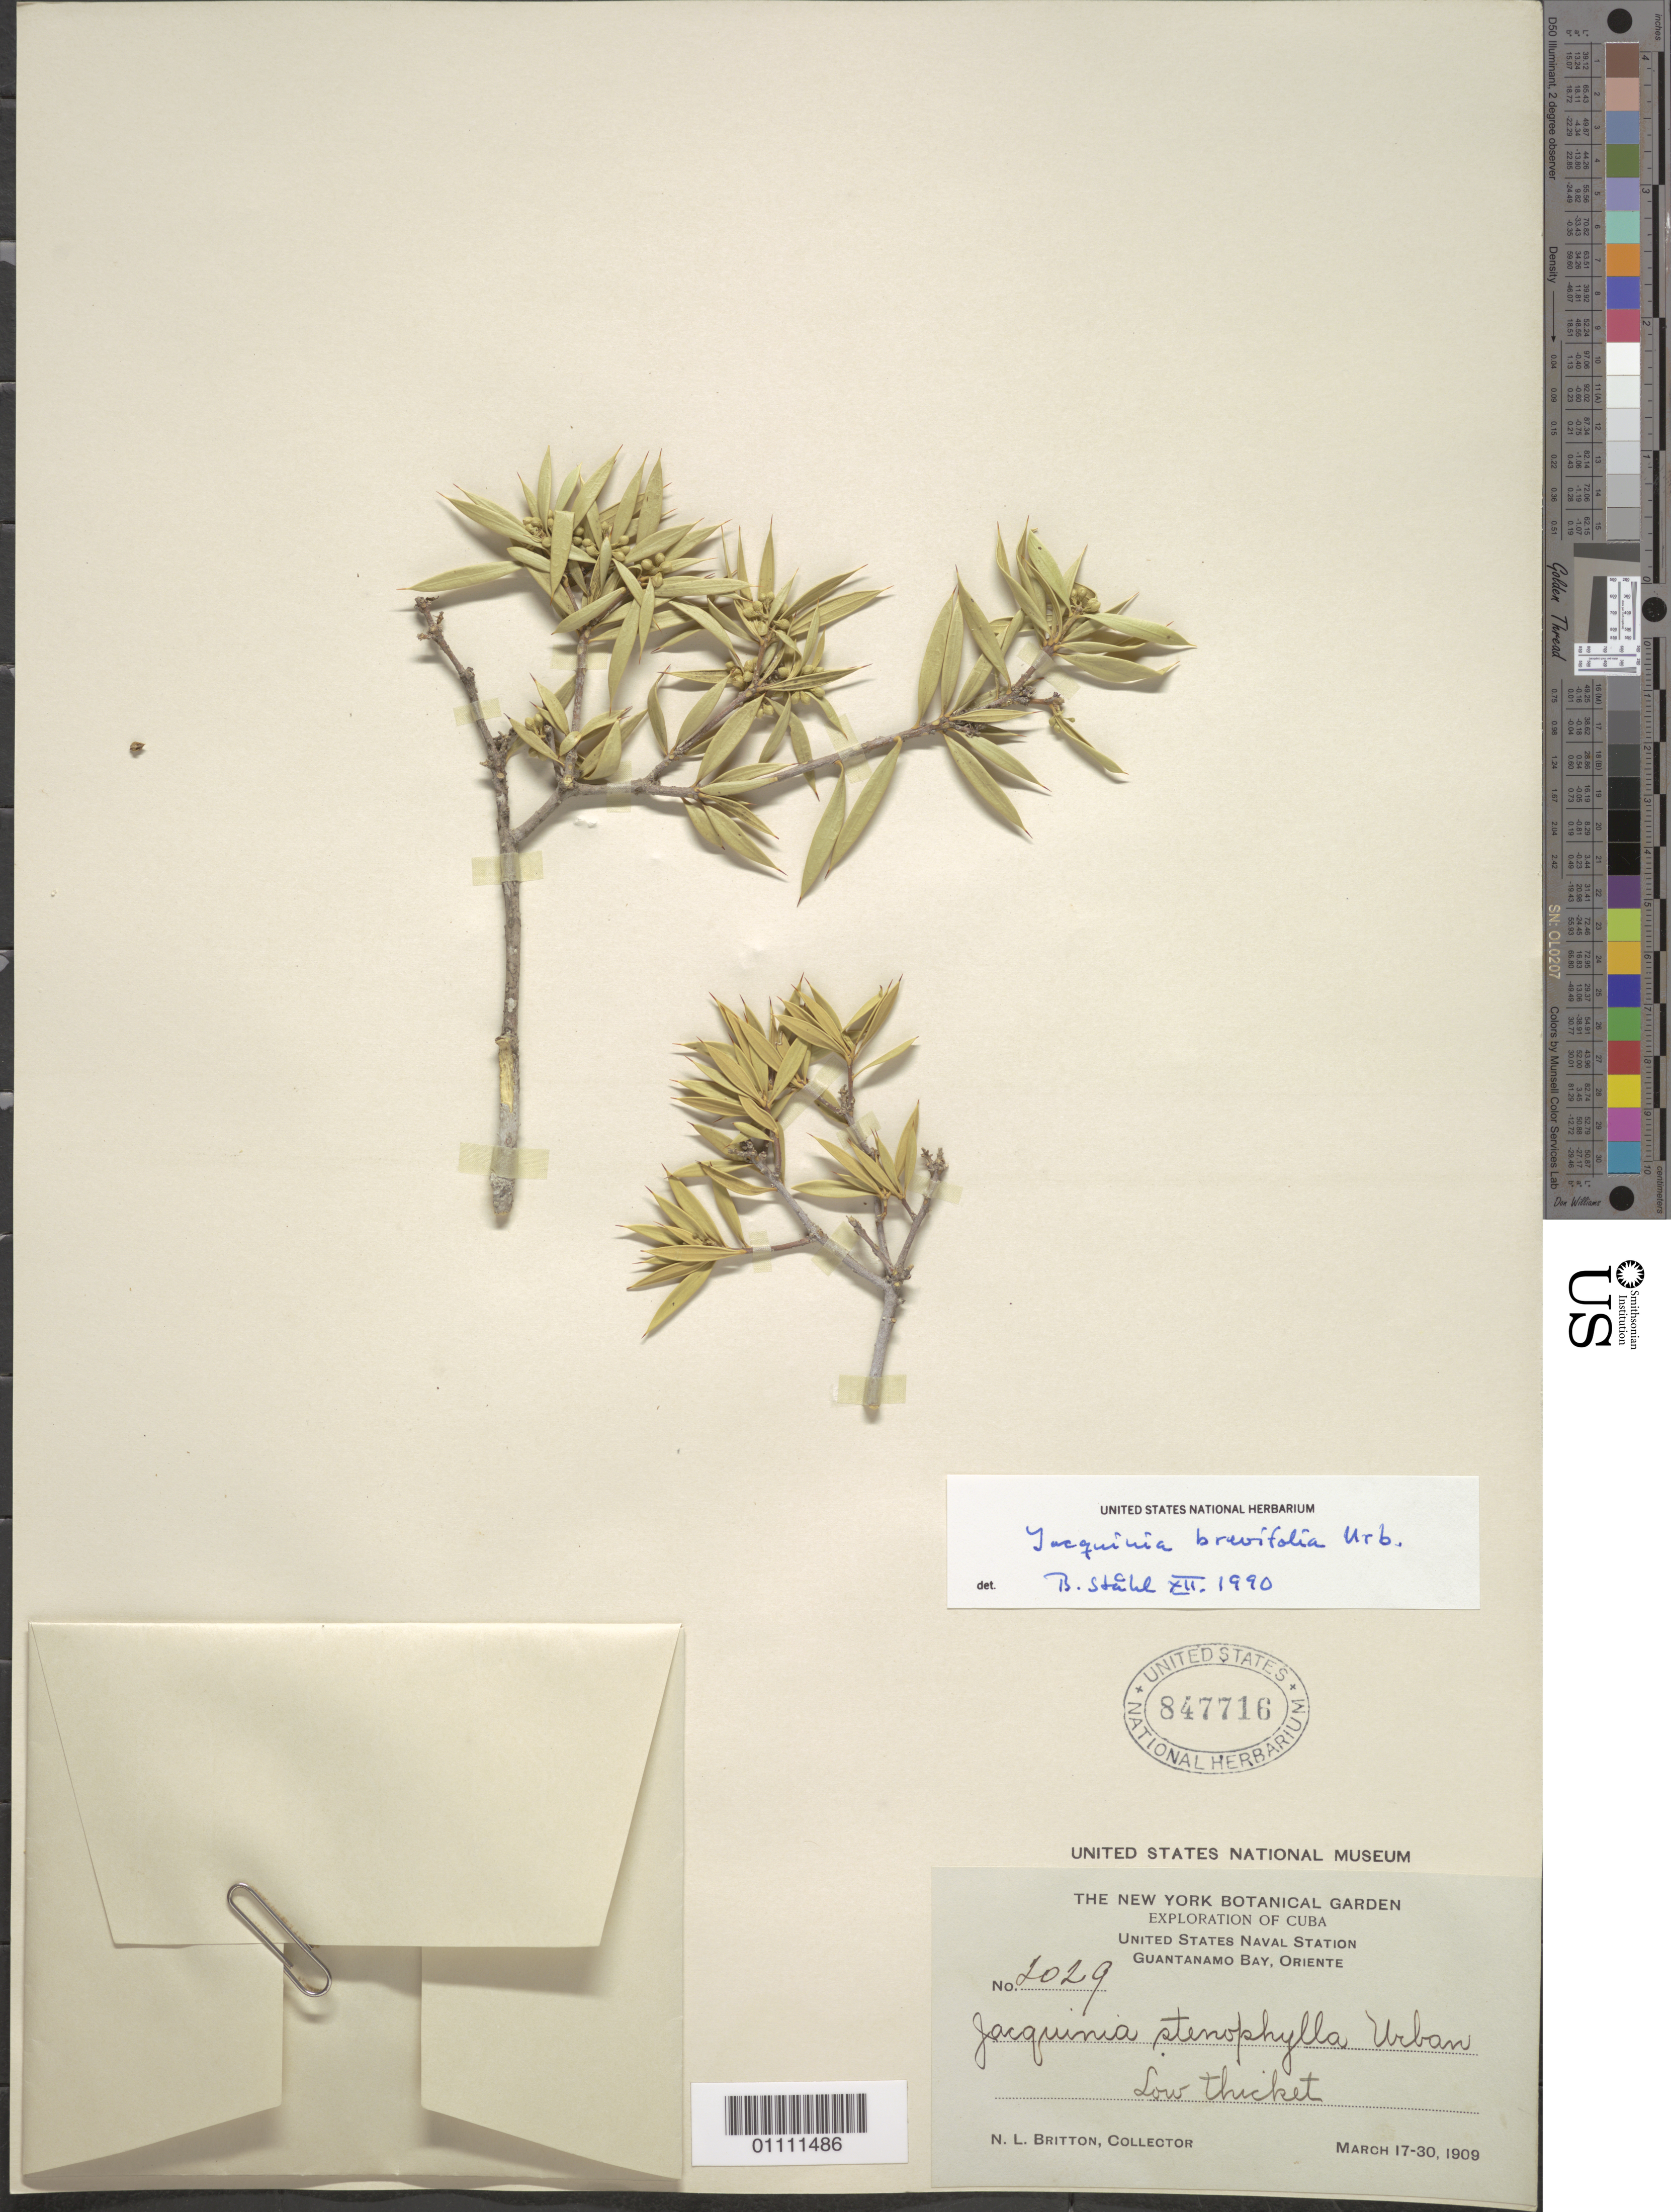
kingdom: Plantae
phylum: Tracheophyta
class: Magnoliopsida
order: Ericales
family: Primulaceae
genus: Jacquinia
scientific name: Jacquinia brevifolia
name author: Urb.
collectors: N. Britton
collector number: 2029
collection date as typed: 17 Mar 1909 to 30 Mar 1909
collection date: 1909-03-17/1909-03-30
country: Cuba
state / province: Guantanamo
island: Cuba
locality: United States Naval Station Guantánamo Bay, Oriente Low thicket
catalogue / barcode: US 847716